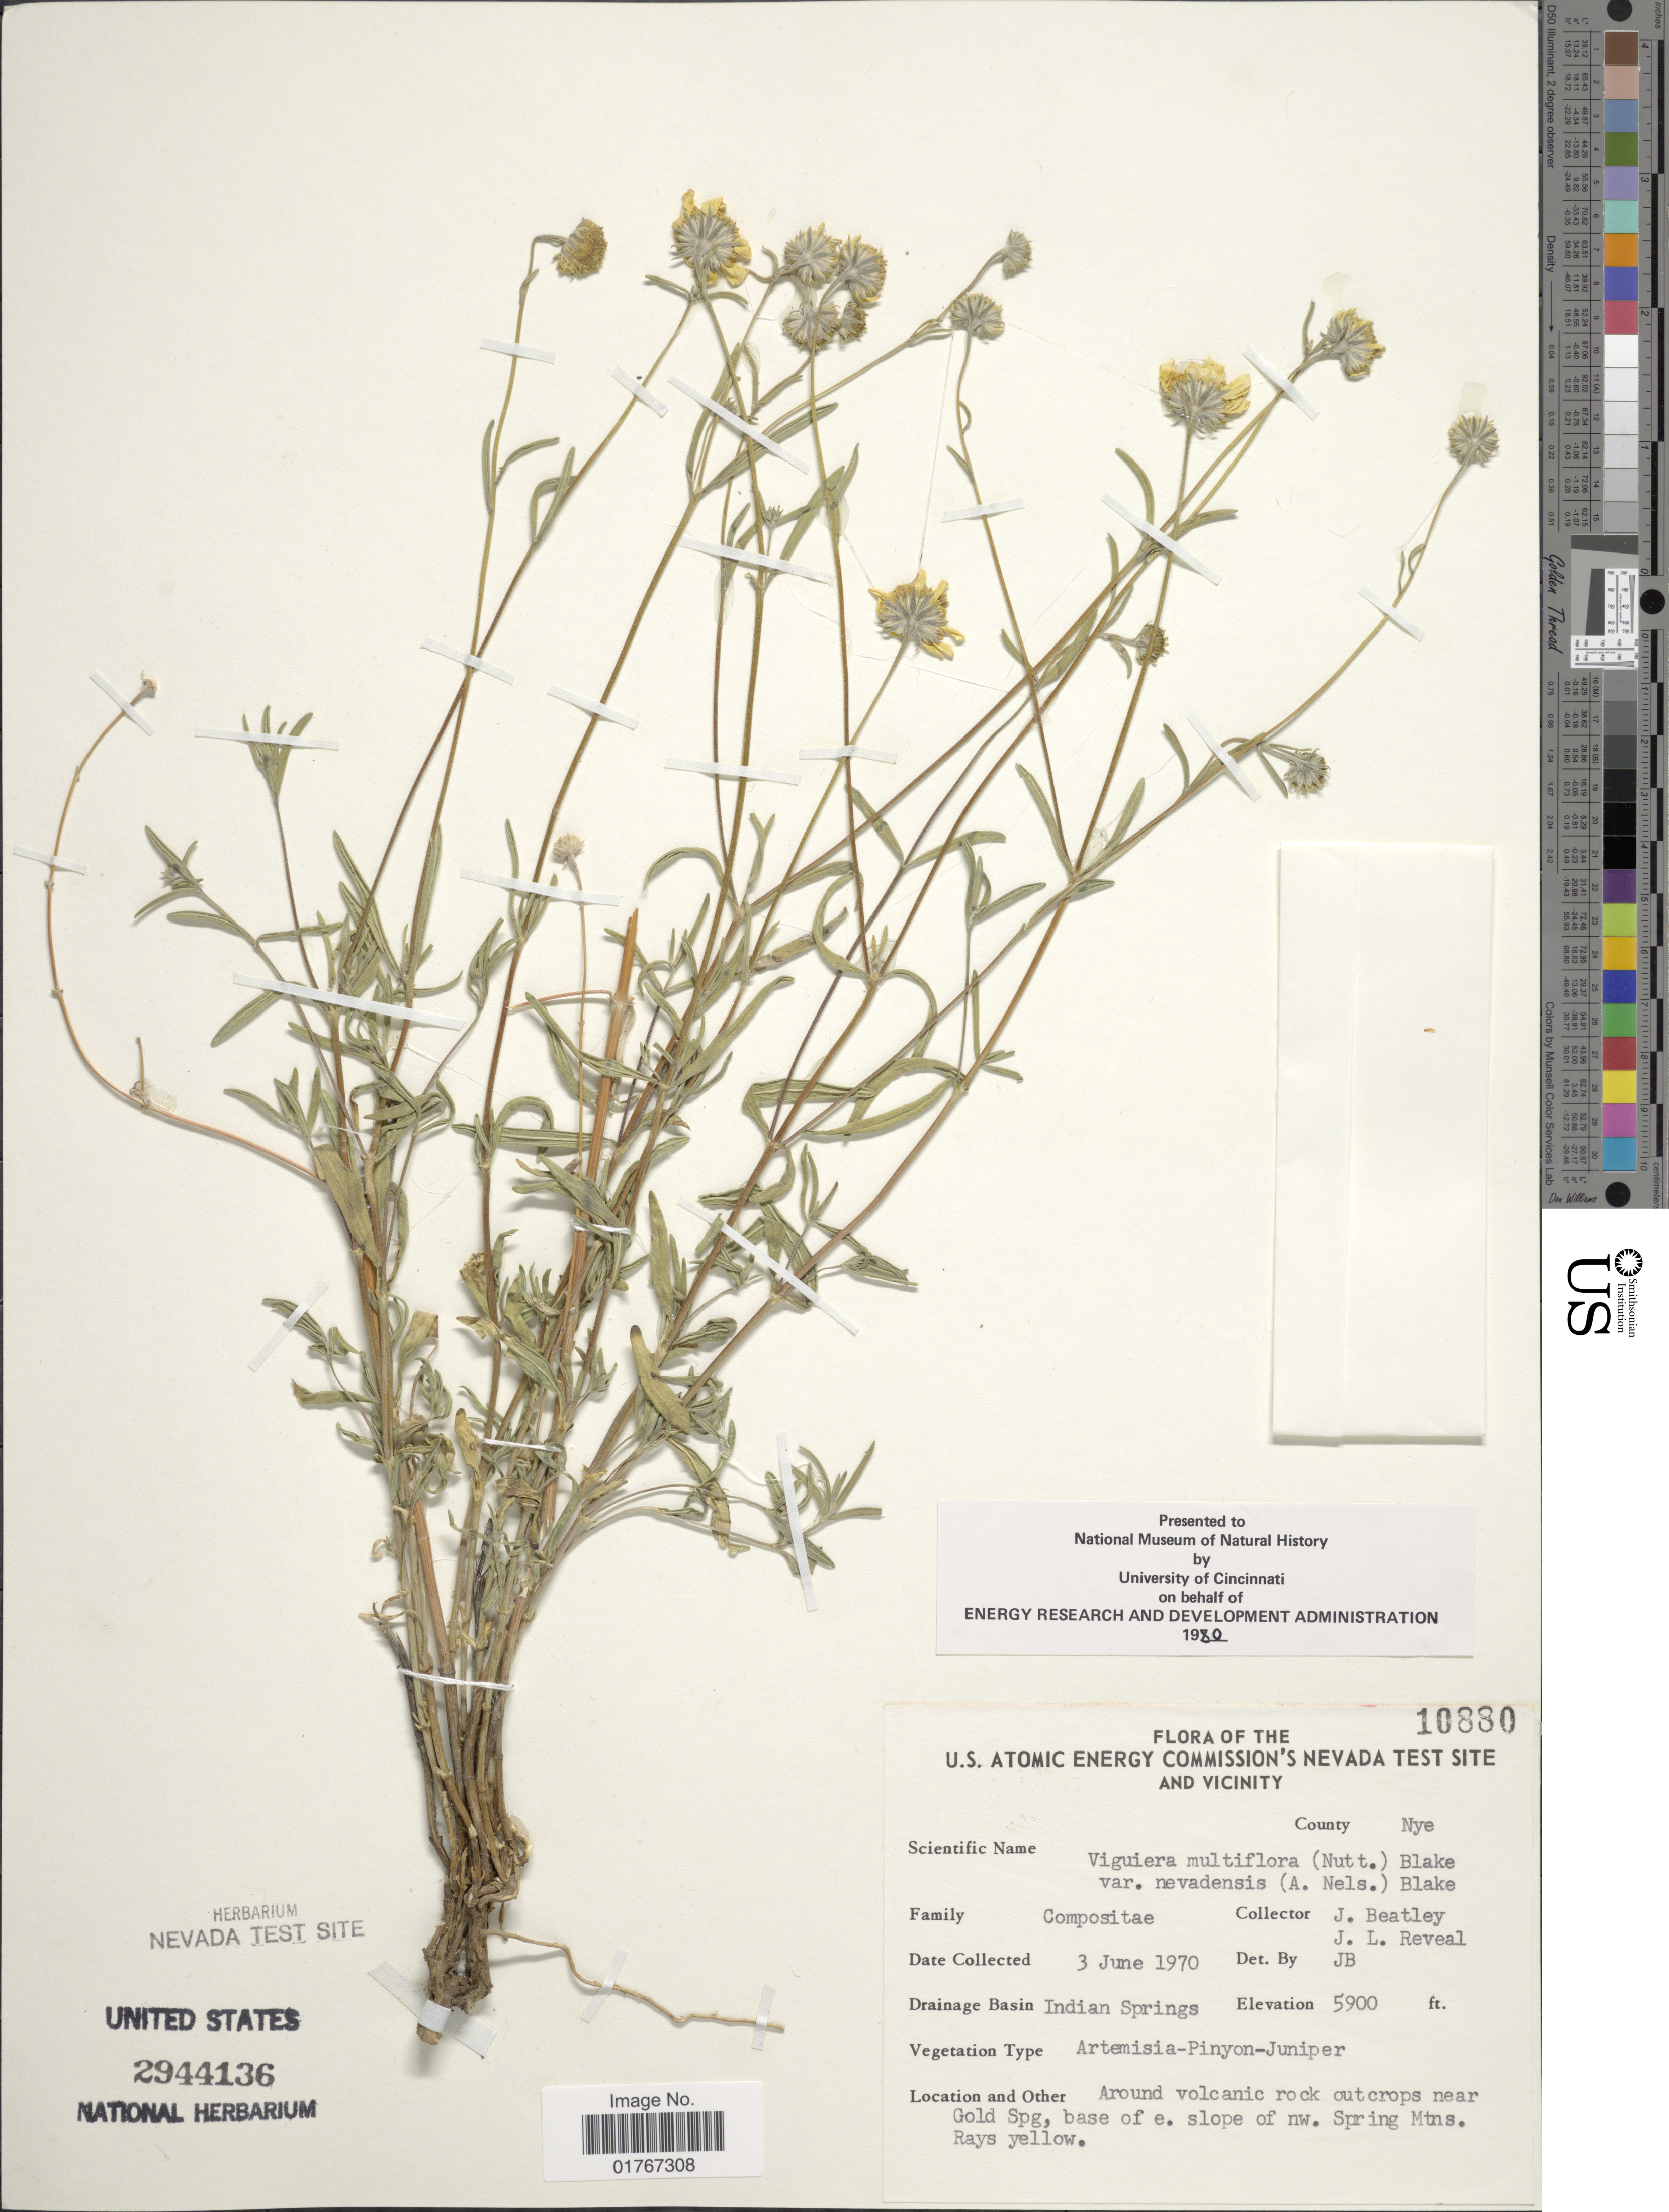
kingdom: Plantae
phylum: Tracheophyta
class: Magnoliopsida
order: Asterales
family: Asteraceae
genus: Heliomeris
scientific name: Heliomeris multiflora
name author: Nutt.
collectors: J. C. Beatley & J. L. Reveal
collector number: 10880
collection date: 1970-06-03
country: United States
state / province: Nevada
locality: U.S. Atomic Energy Commission's Nevada Test Site and vicinity, County Nye, Drainage Basin Indian Springs, Around volcanic rock outcrops near Gold Spg, base of e. slope of nw, SPring Mtns.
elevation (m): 1798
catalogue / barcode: US 2944136